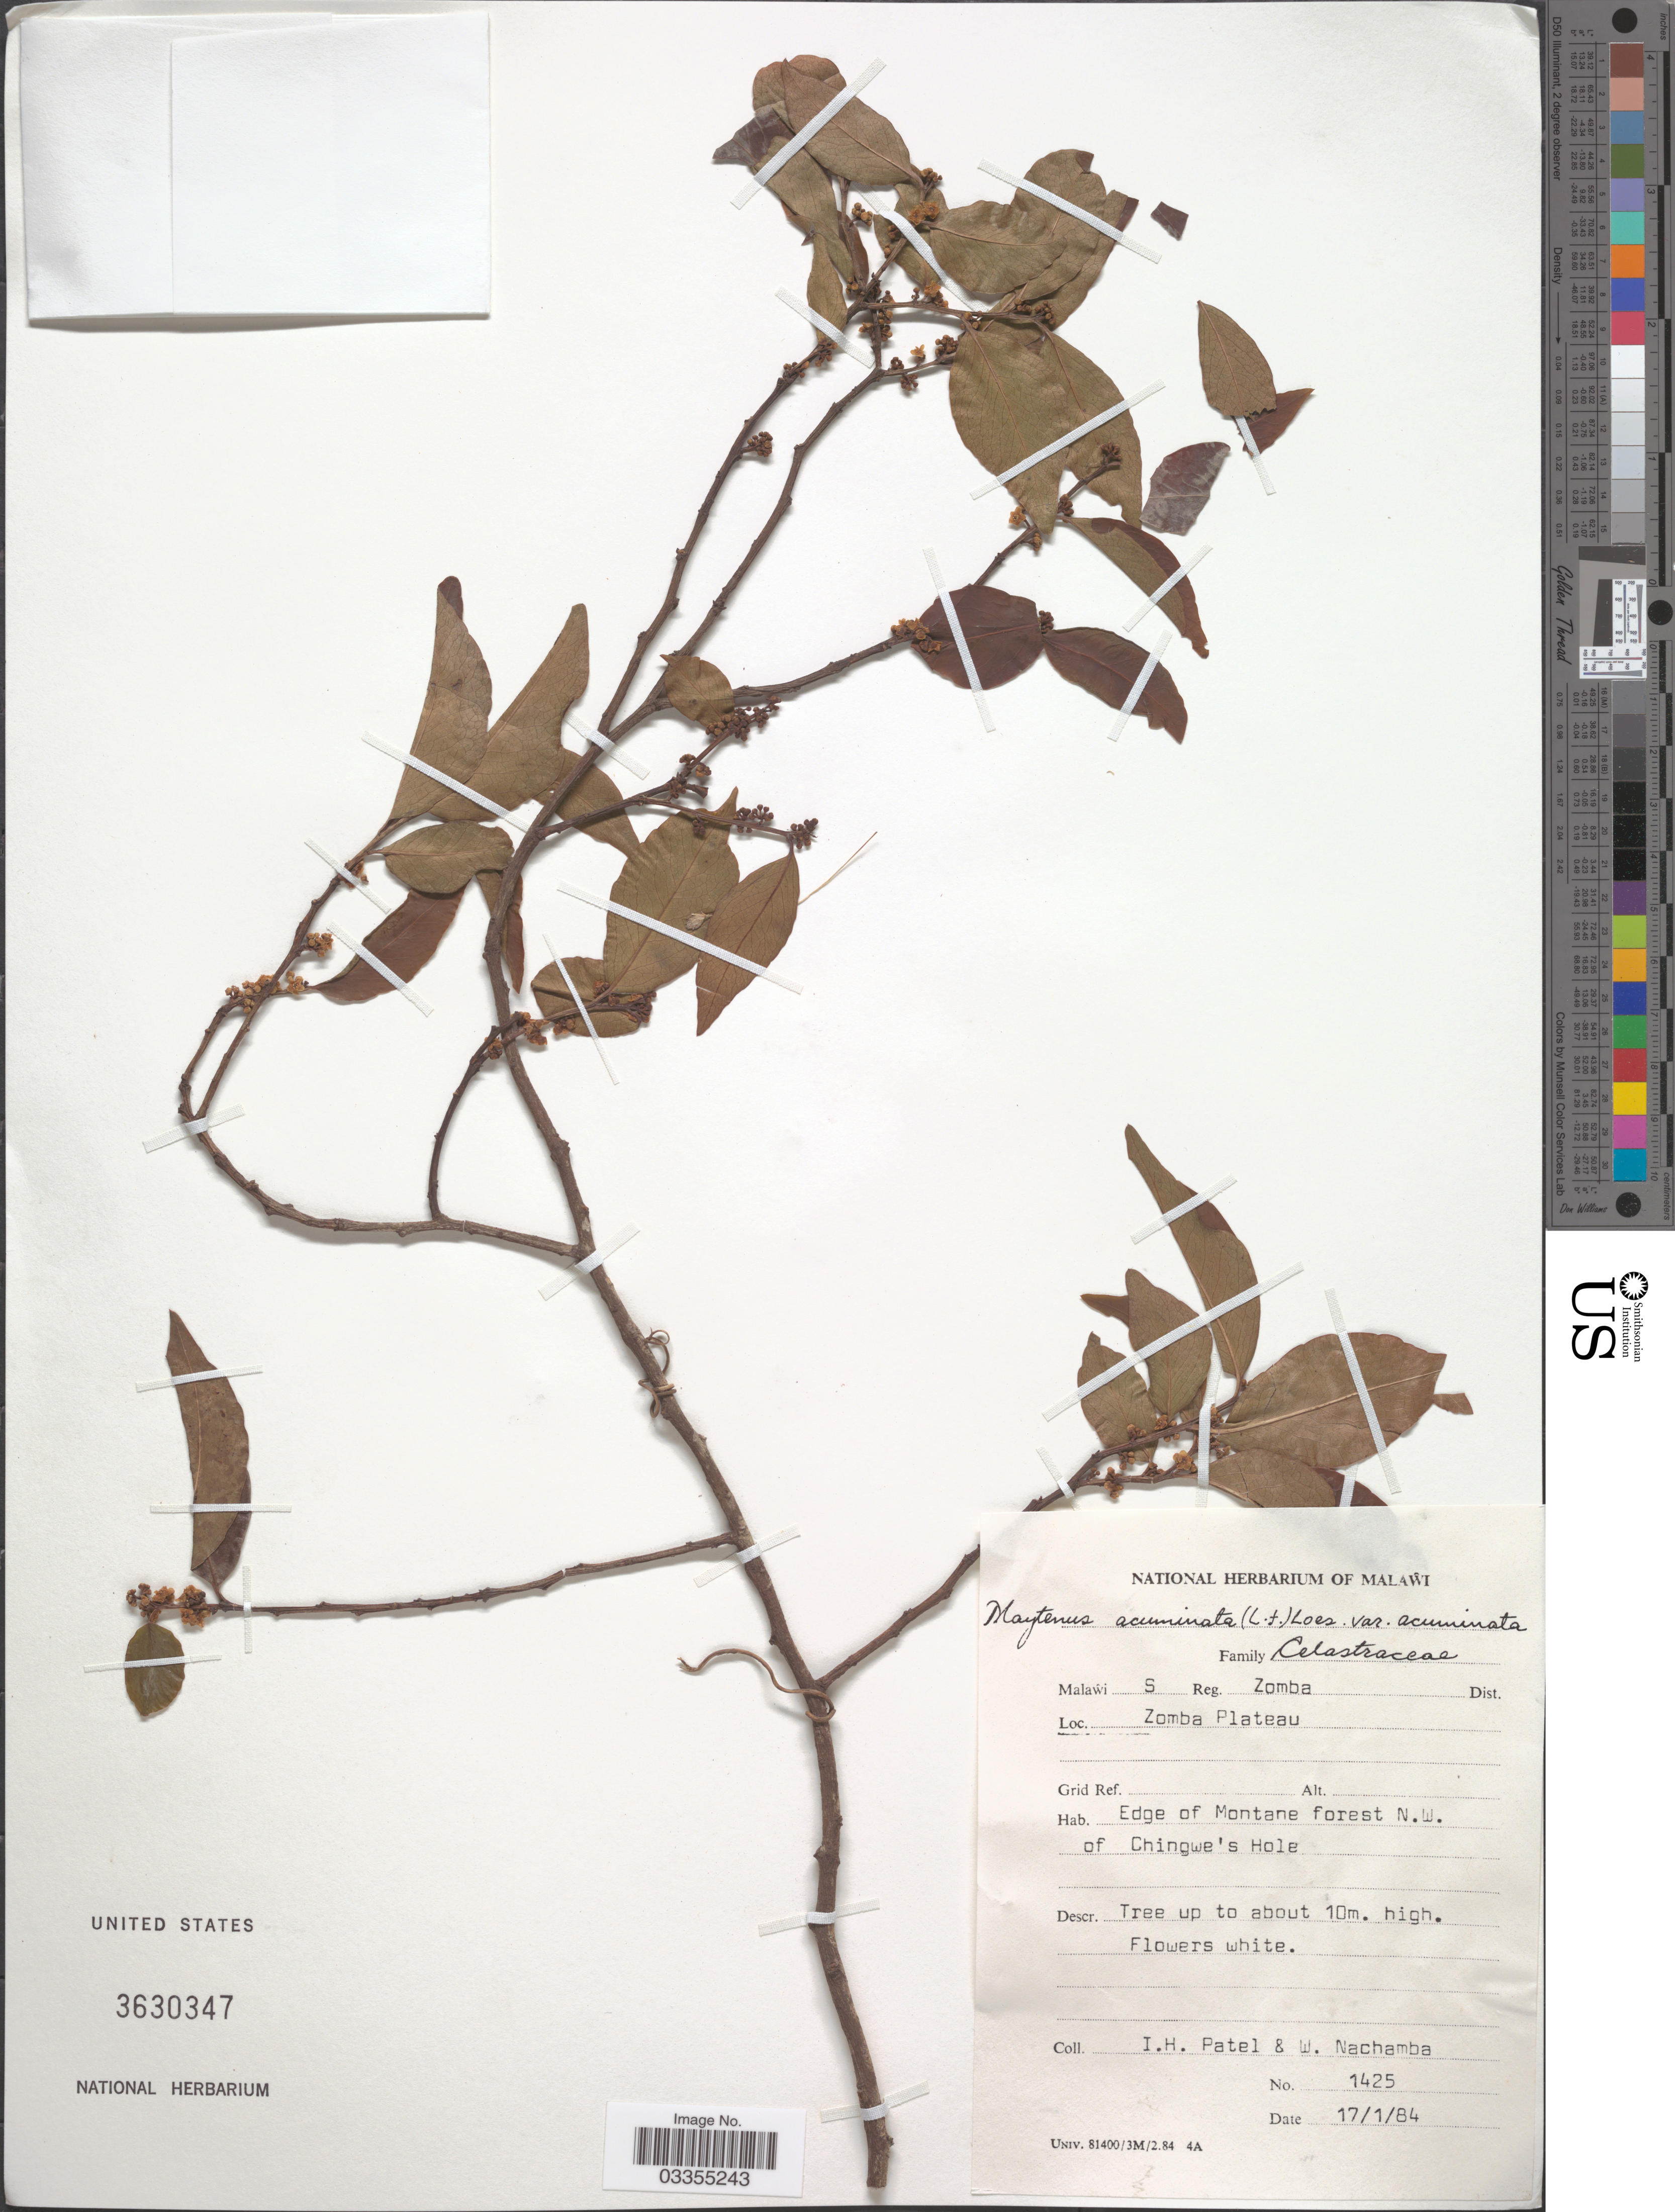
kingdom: Plantae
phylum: Tracheophyta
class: Magnoliopsida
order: Celastrales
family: Celastraceae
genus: Maytenus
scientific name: Maytenus acuminata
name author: (L. f.) Loes.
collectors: I. Patel & W. Nachamba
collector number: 1425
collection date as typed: Transcribed d/m/y: 17/1/84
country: Malawi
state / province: Southern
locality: S Reg. Zomba Dist. Zomba Plateau. Edge of Montane forest N.W. of Chingwe's Hole.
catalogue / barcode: US 3630347